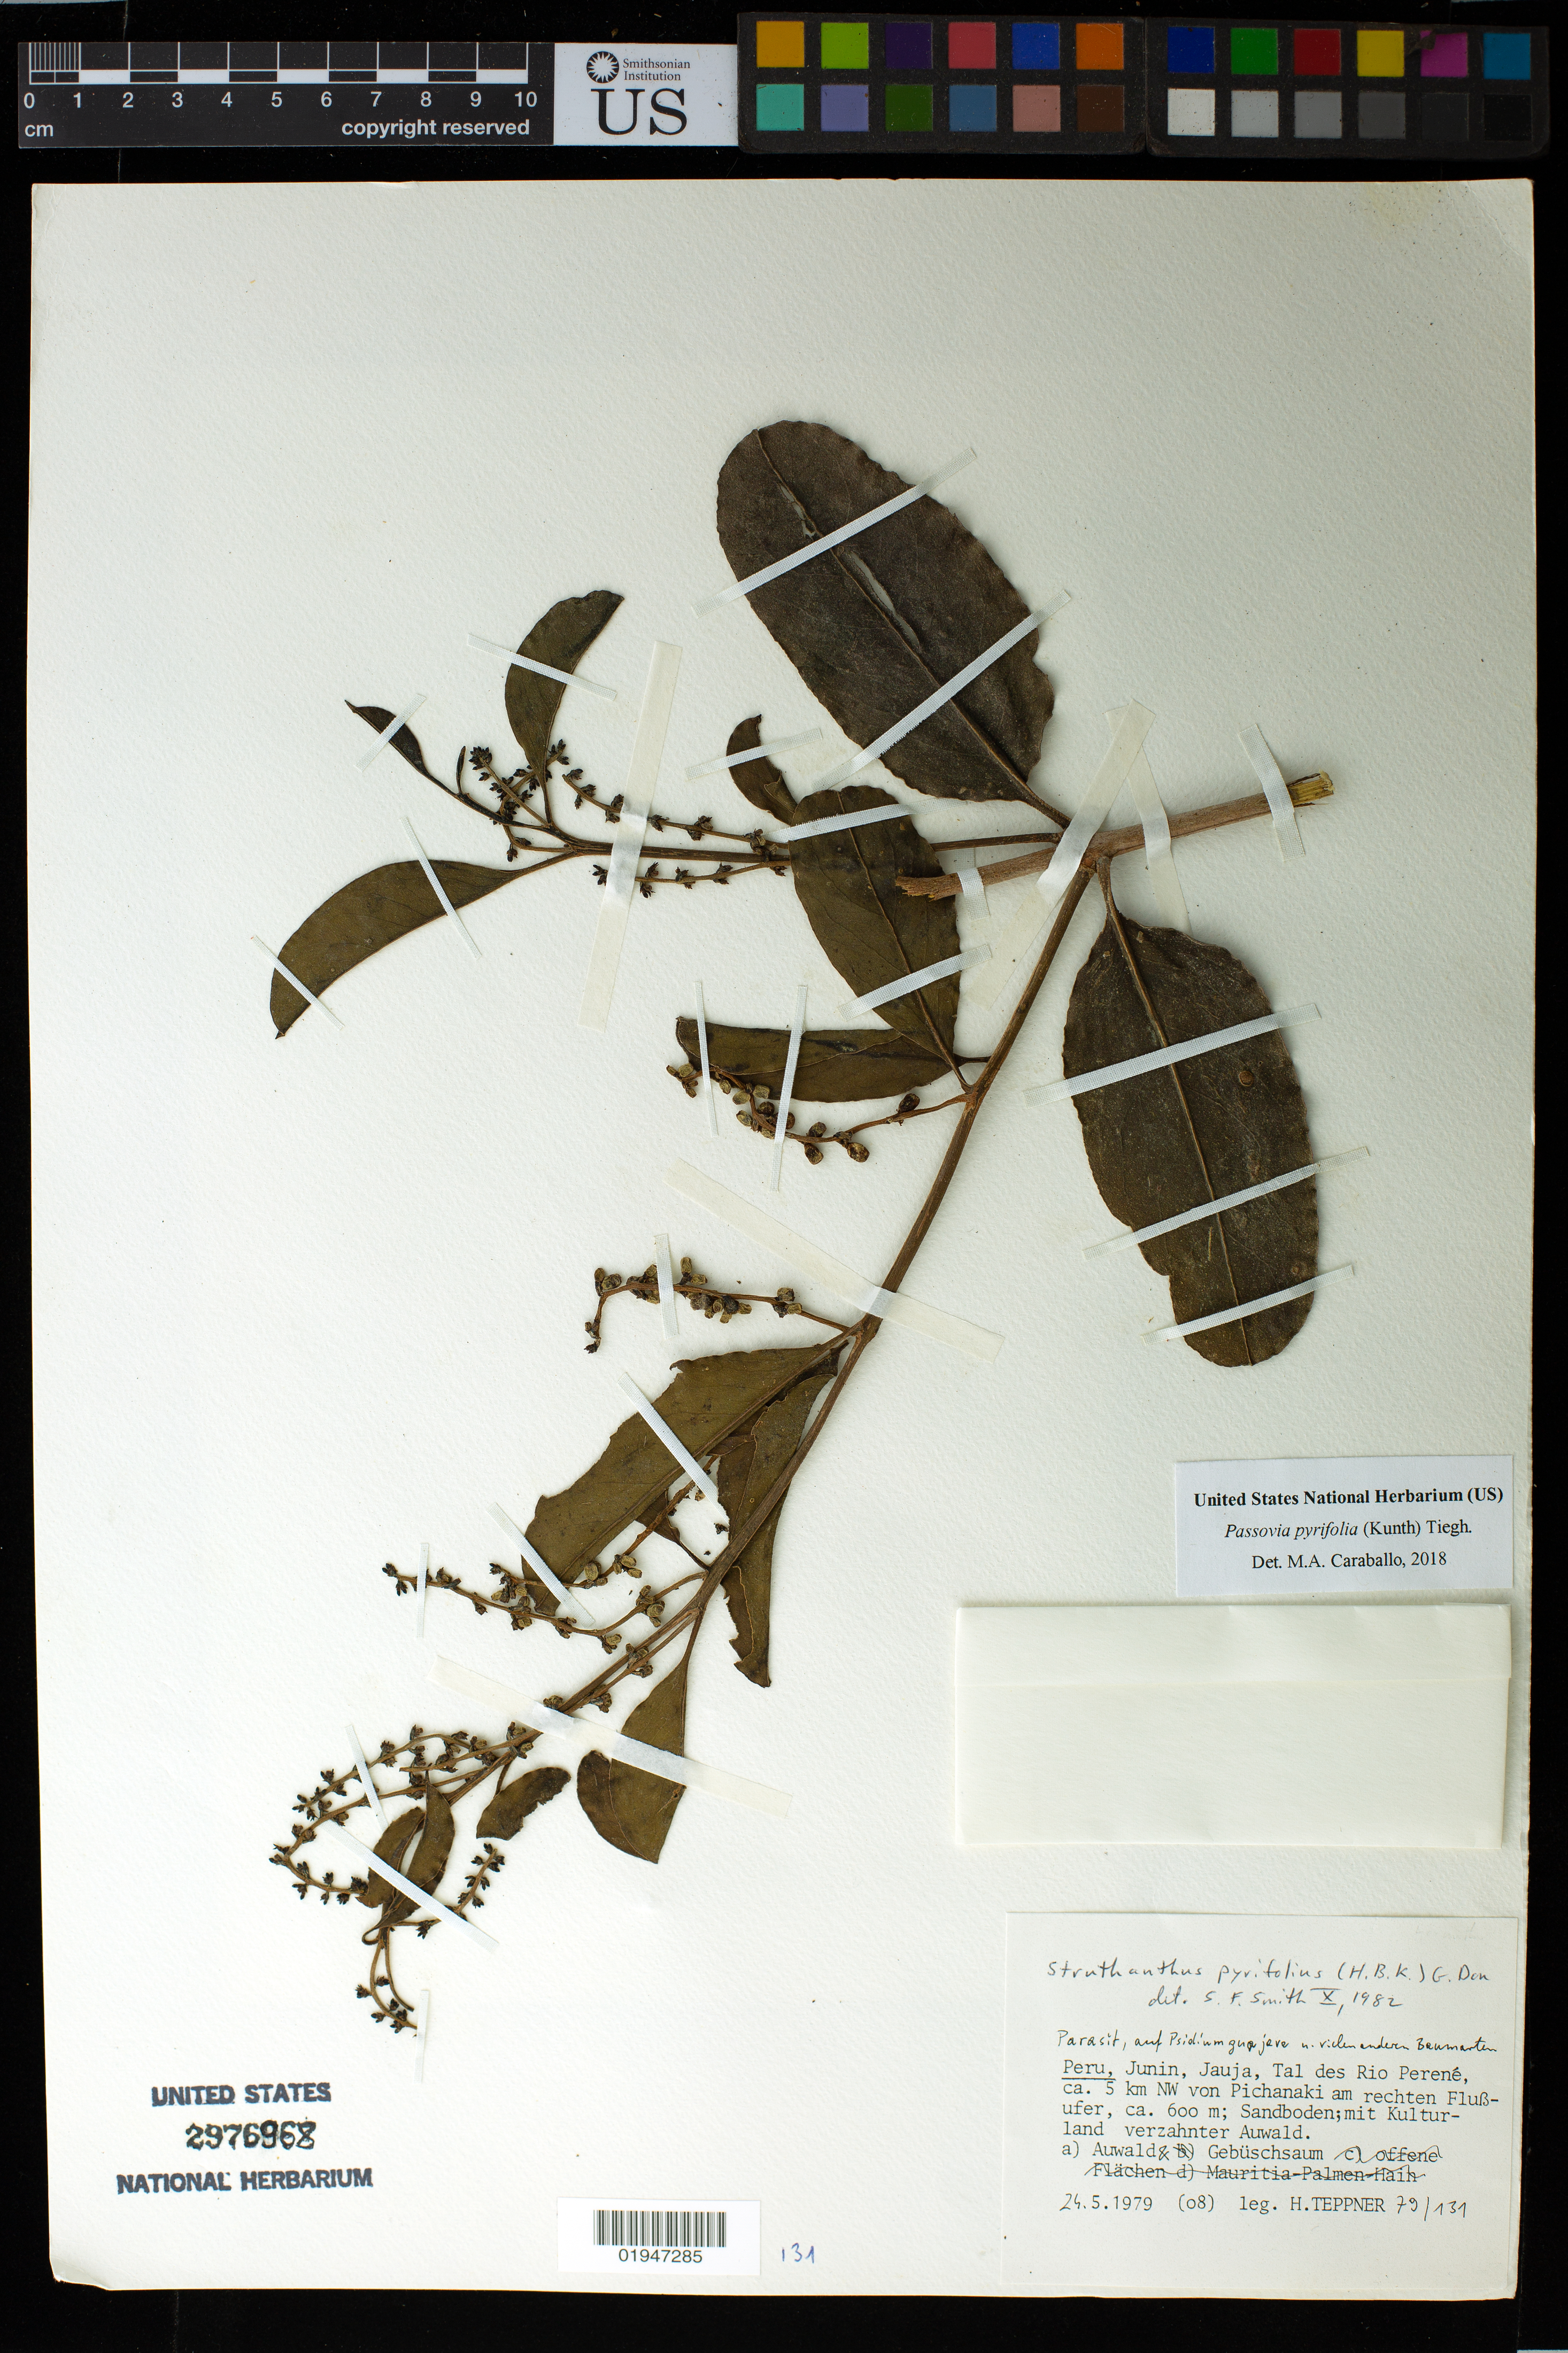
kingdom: Plantae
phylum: Tracheophyta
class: Magnoliopsida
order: Santalales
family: Loranthaceae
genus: Passovia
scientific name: Passovia pyrifolia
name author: (Kunth) Tiegh.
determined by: Caraballo-Ortiz, Marcos A., (MISS), University of Mississippi (UNITED STATES)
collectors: H. Teppner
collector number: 79/131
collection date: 1979-05-24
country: Peru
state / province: Junín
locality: Jauja, Tal des Río Perené, ca. 5 km NW von Pichanaki am rechten Flufer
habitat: Parasit auf Psidium guajera. Sanboden; mit Kulturland verzahnter Auwald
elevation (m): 600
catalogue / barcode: US 2976968